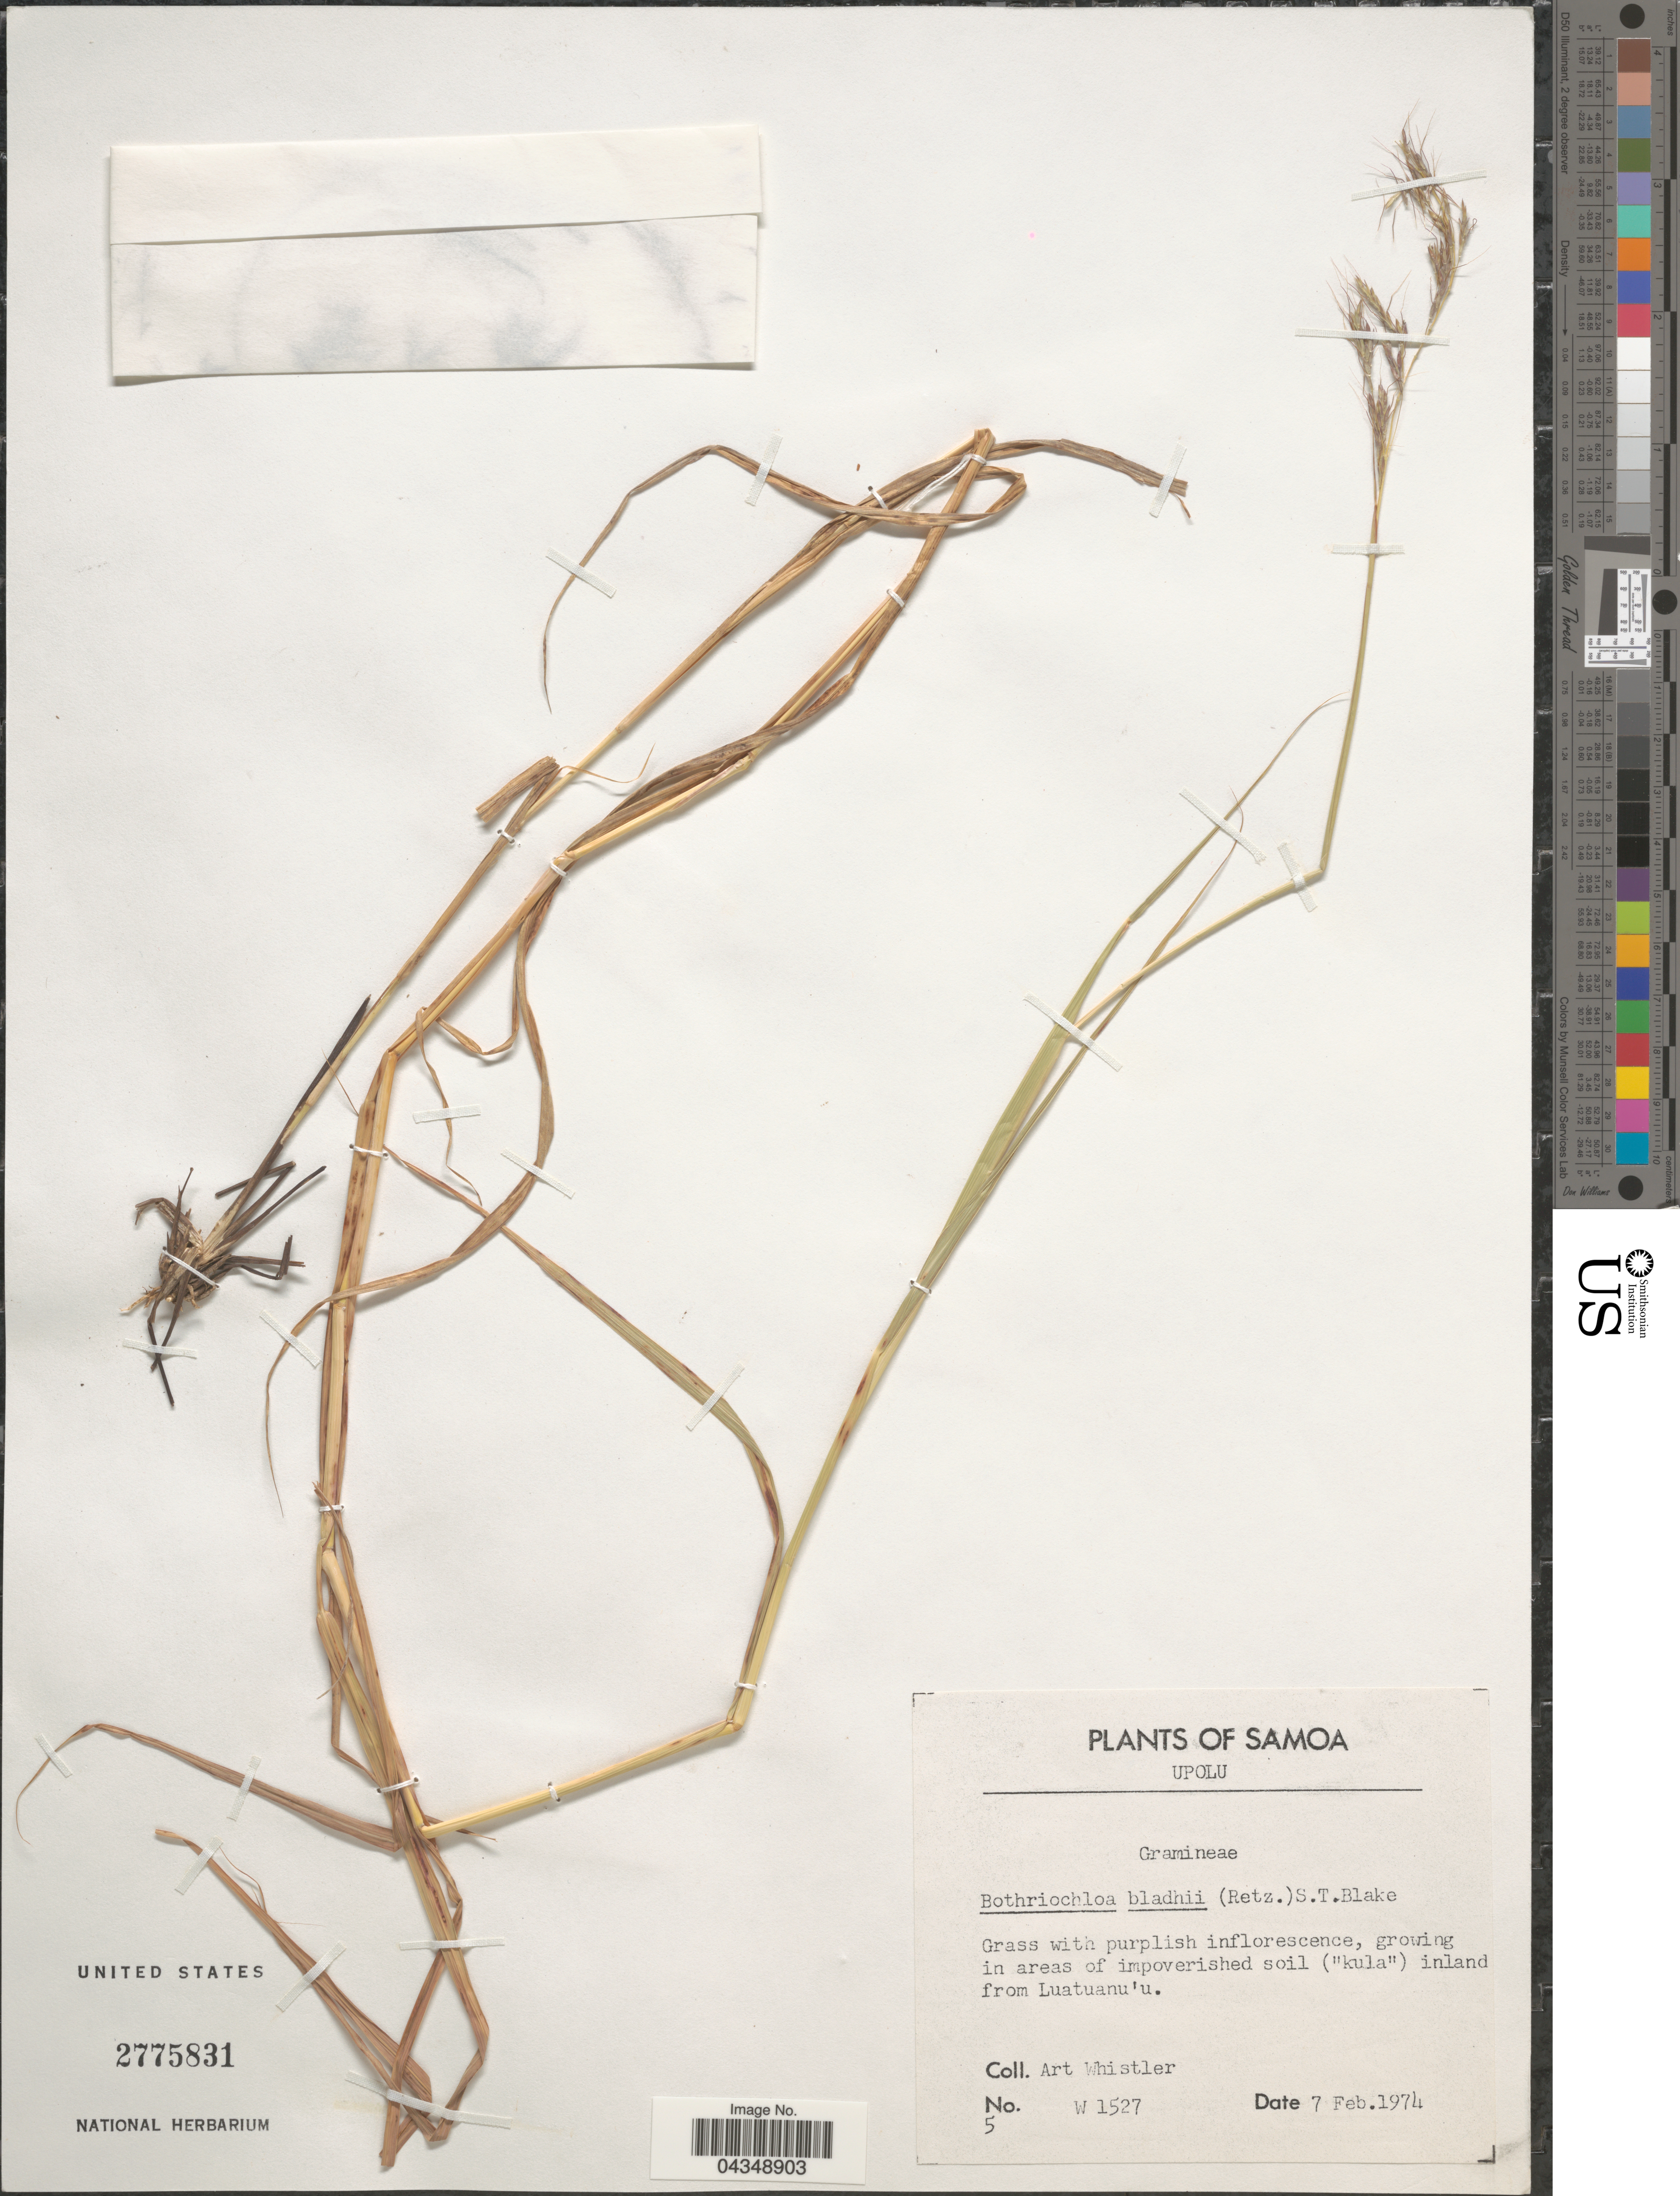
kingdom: Plantae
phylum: Tracheophyta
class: Liliopsida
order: Poales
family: Poaceae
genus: Bothriochloa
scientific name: Bothriochloa bladhii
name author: (Retz.) S.T. Blake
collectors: A. Whistler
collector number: W1527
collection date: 1974-02-07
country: Samoa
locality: Samoa. Upolu. Inland from Luatuanu'u.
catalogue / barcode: US 2775831